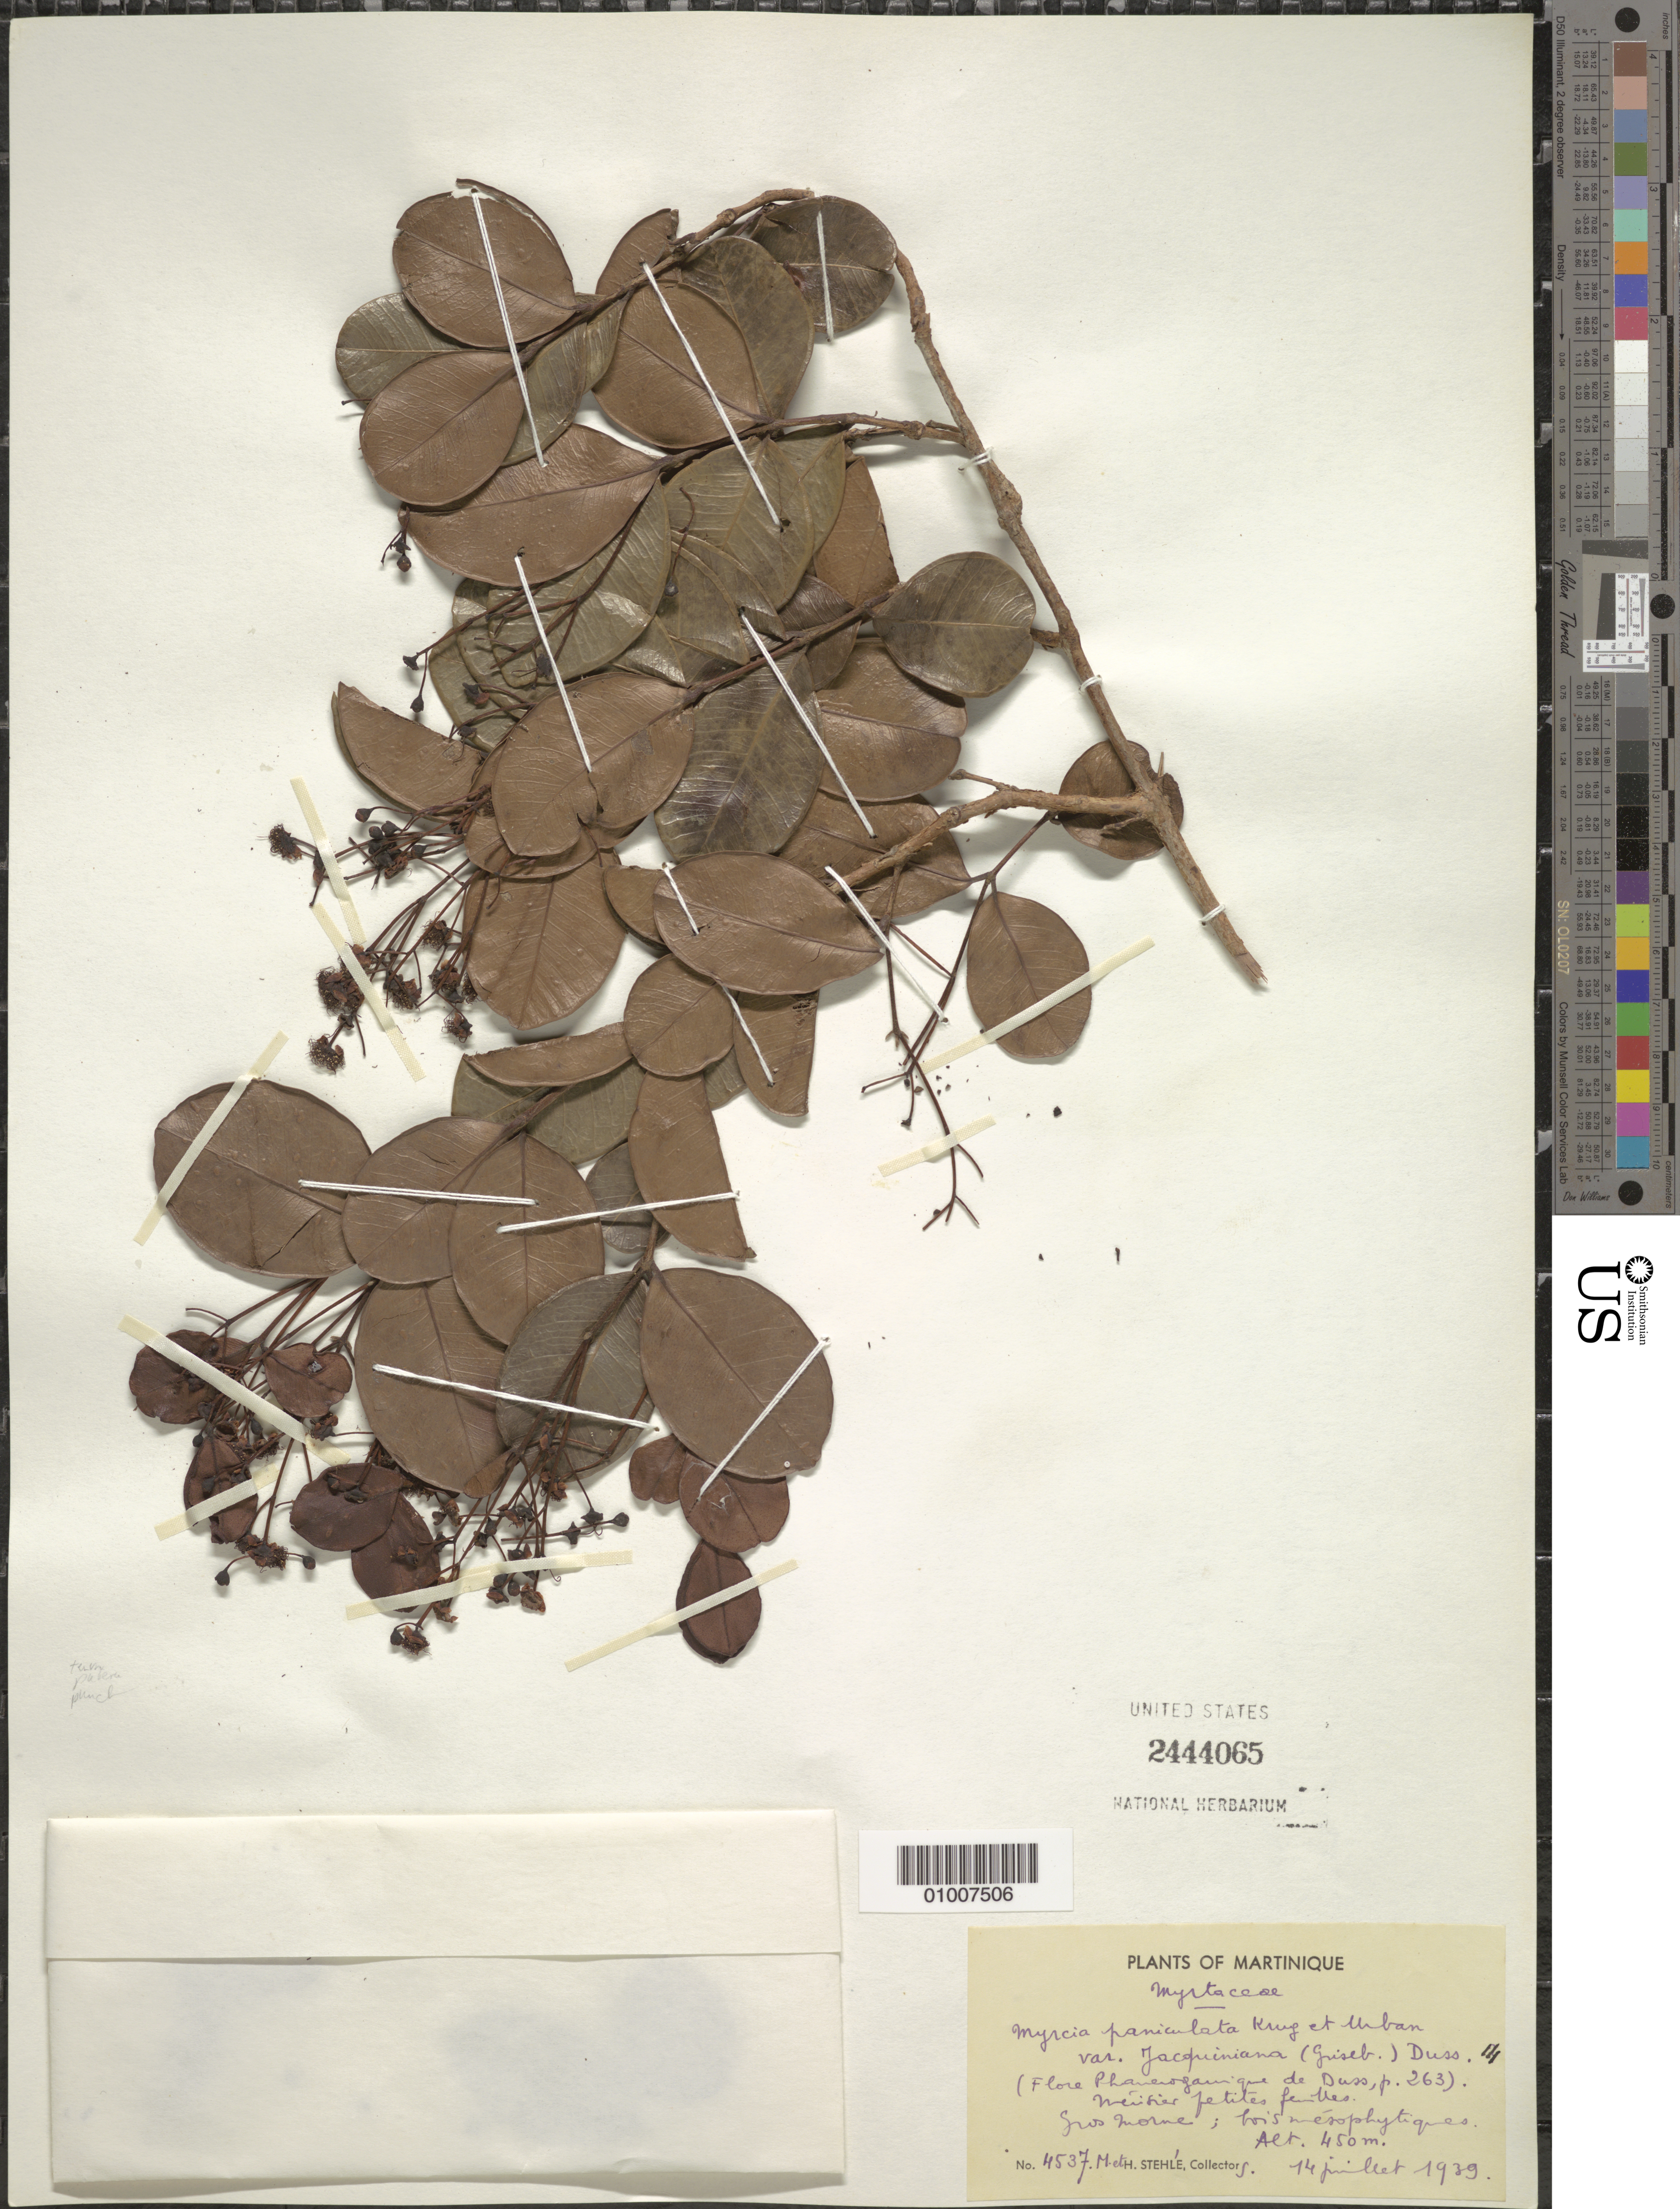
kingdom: Plantae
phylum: Tracheophyta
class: Magnoliopsida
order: Myrtales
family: Myrtaceae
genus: Myrcia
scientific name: Myrcia citrifolia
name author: (Aubl.) Urb.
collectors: H. Stehlé & M. Stehlé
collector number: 4537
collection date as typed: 14 Jul 1939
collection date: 1939-07-14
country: Martinique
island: Martinique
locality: Gros Morne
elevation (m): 450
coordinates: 0 N, 0 E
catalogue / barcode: US 2444065